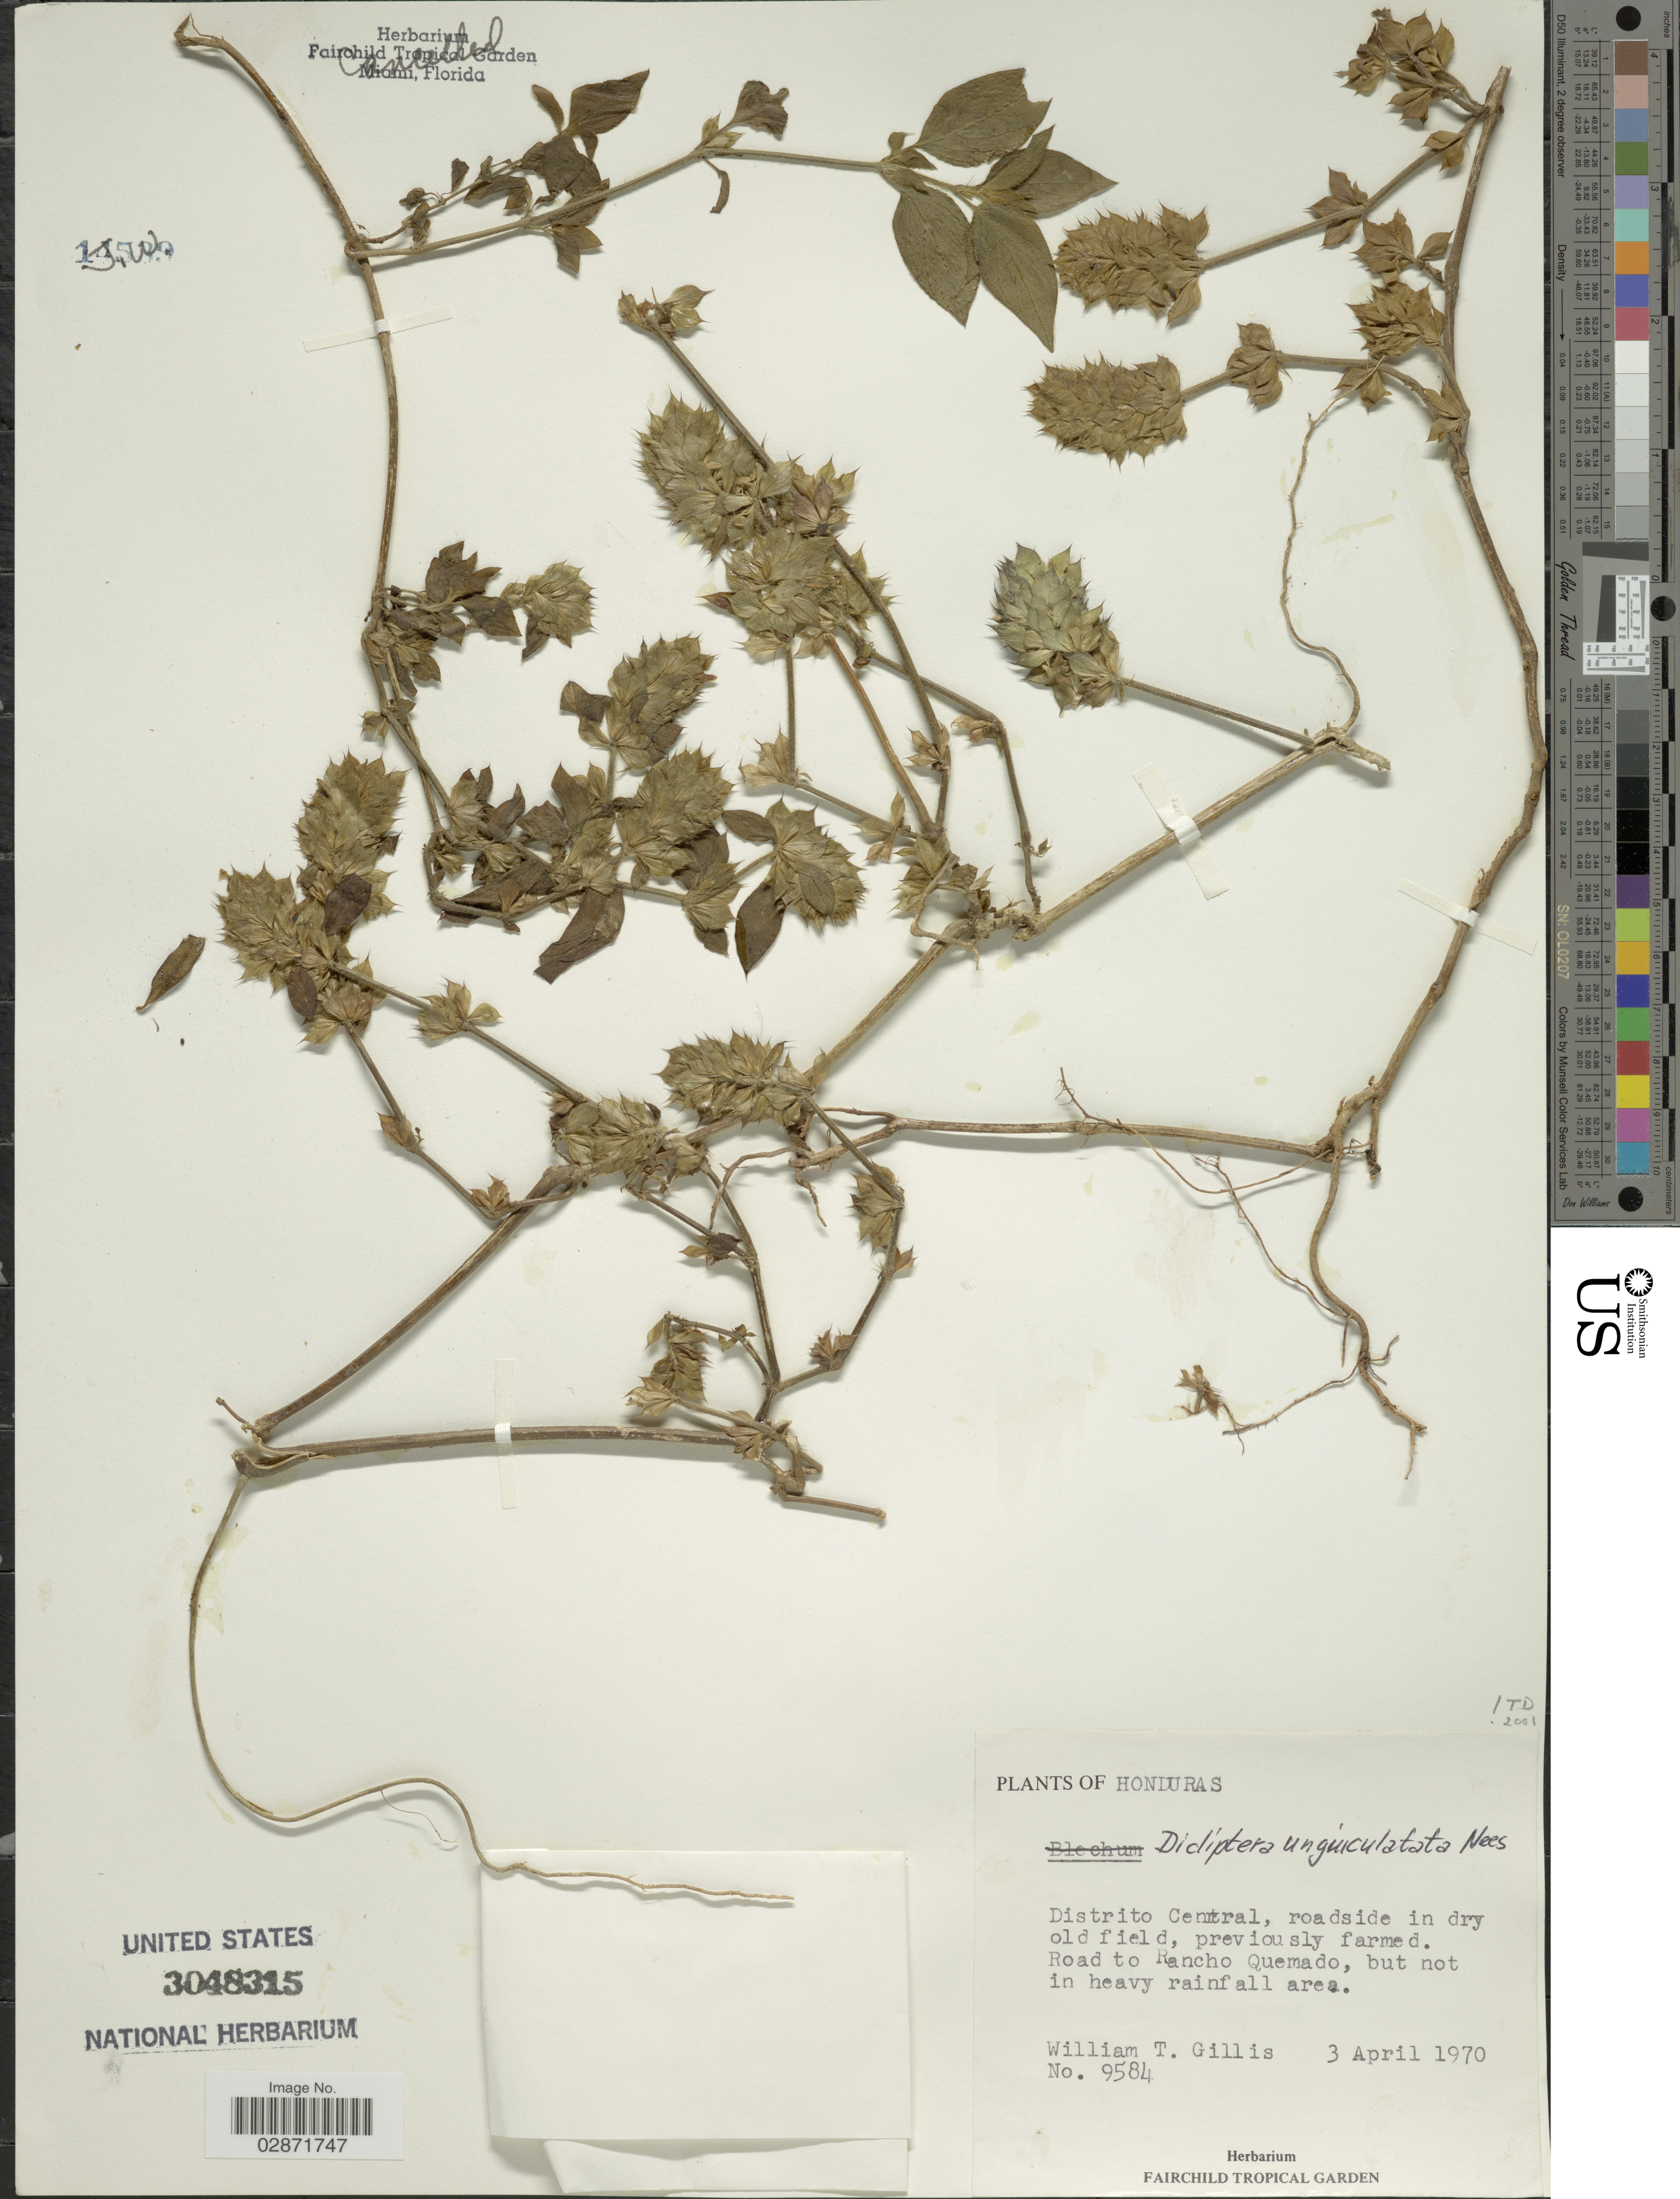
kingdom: Plantae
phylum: Tracheophyta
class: Magnoliopsida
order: Lamiales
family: Acanthaceae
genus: Dicliptera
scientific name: Dicliptera unguiculata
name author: Nees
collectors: W. T. Gillis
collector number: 9584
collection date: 1970-04-03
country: Honduras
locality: Distrito Central, roadside in dry old field, previously farmed, Road to Quemado, but not in heavy rainfall area.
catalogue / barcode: US 3048315